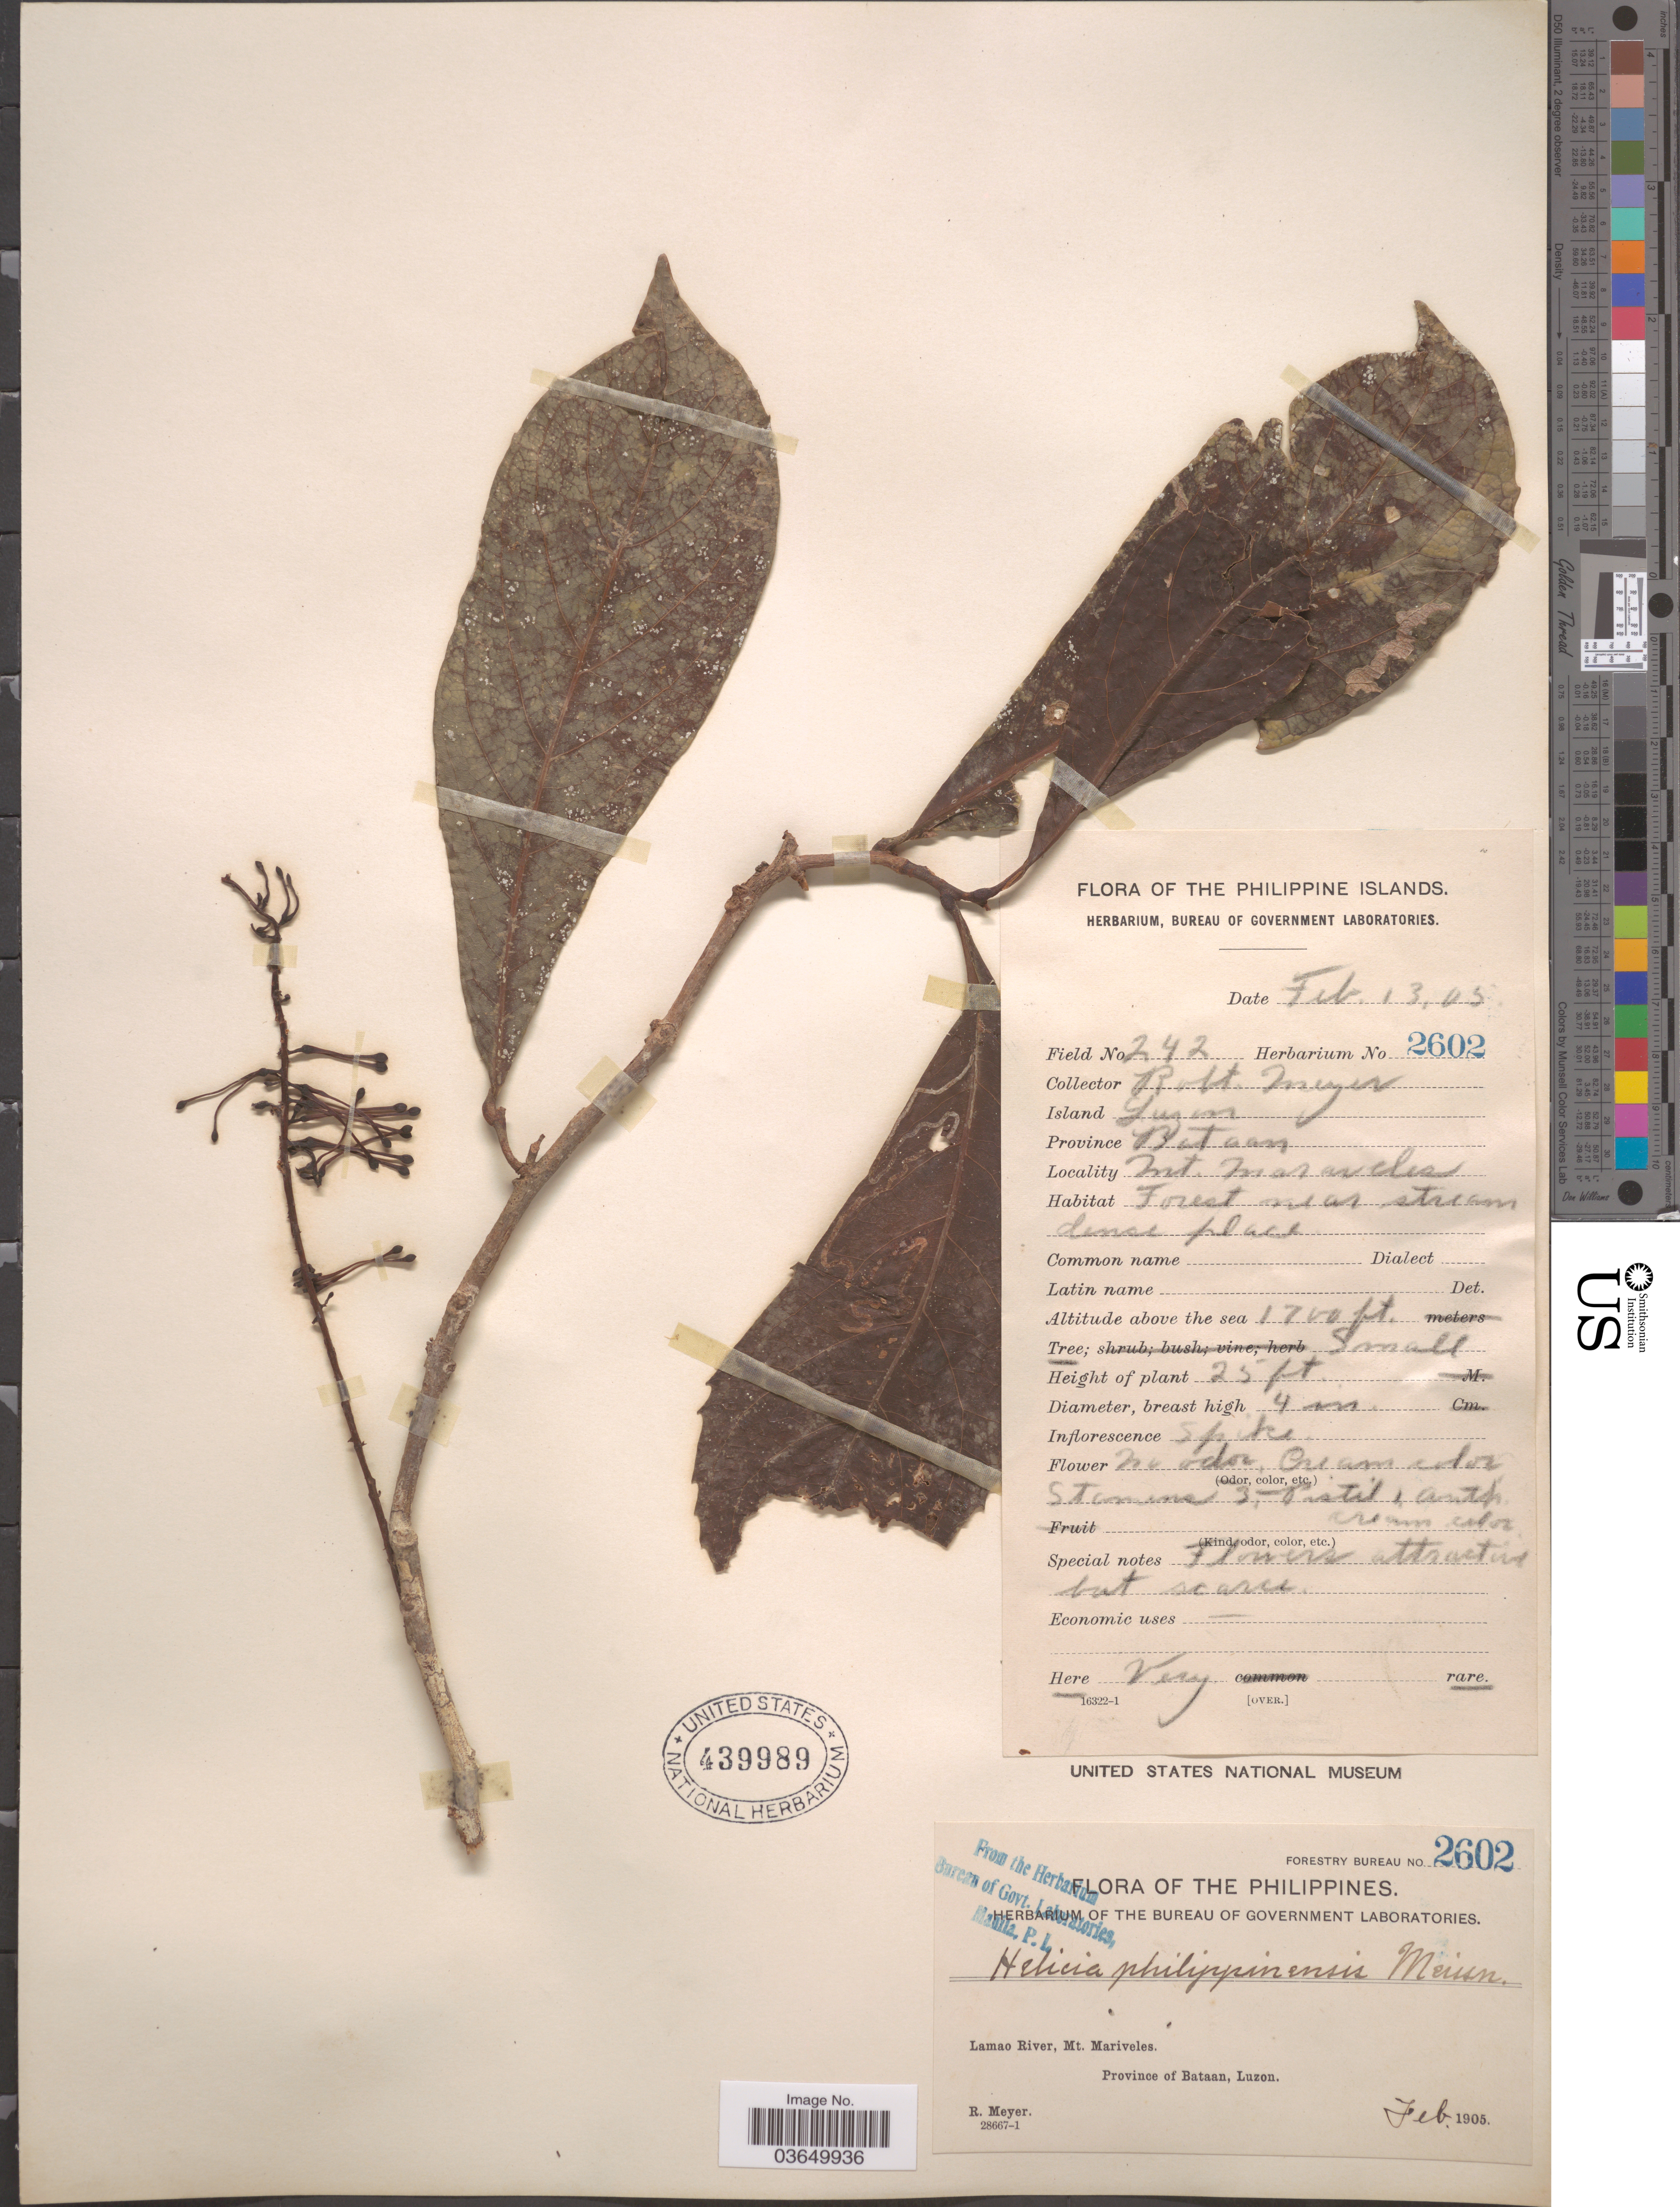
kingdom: Plantae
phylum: Tracheophyta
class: Magnoliopsida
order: Proteales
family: Proteaceae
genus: Helicia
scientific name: Helicia cumingiana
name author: C. Presl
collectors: R. Meyer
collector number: Forestry Bureau 2602/ 242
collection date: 1905-02-13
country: Philippines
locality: Lamao River, Mt. Mariveles. Province of Bataan, Island Luzon.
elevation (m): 518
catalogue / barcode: US 439989